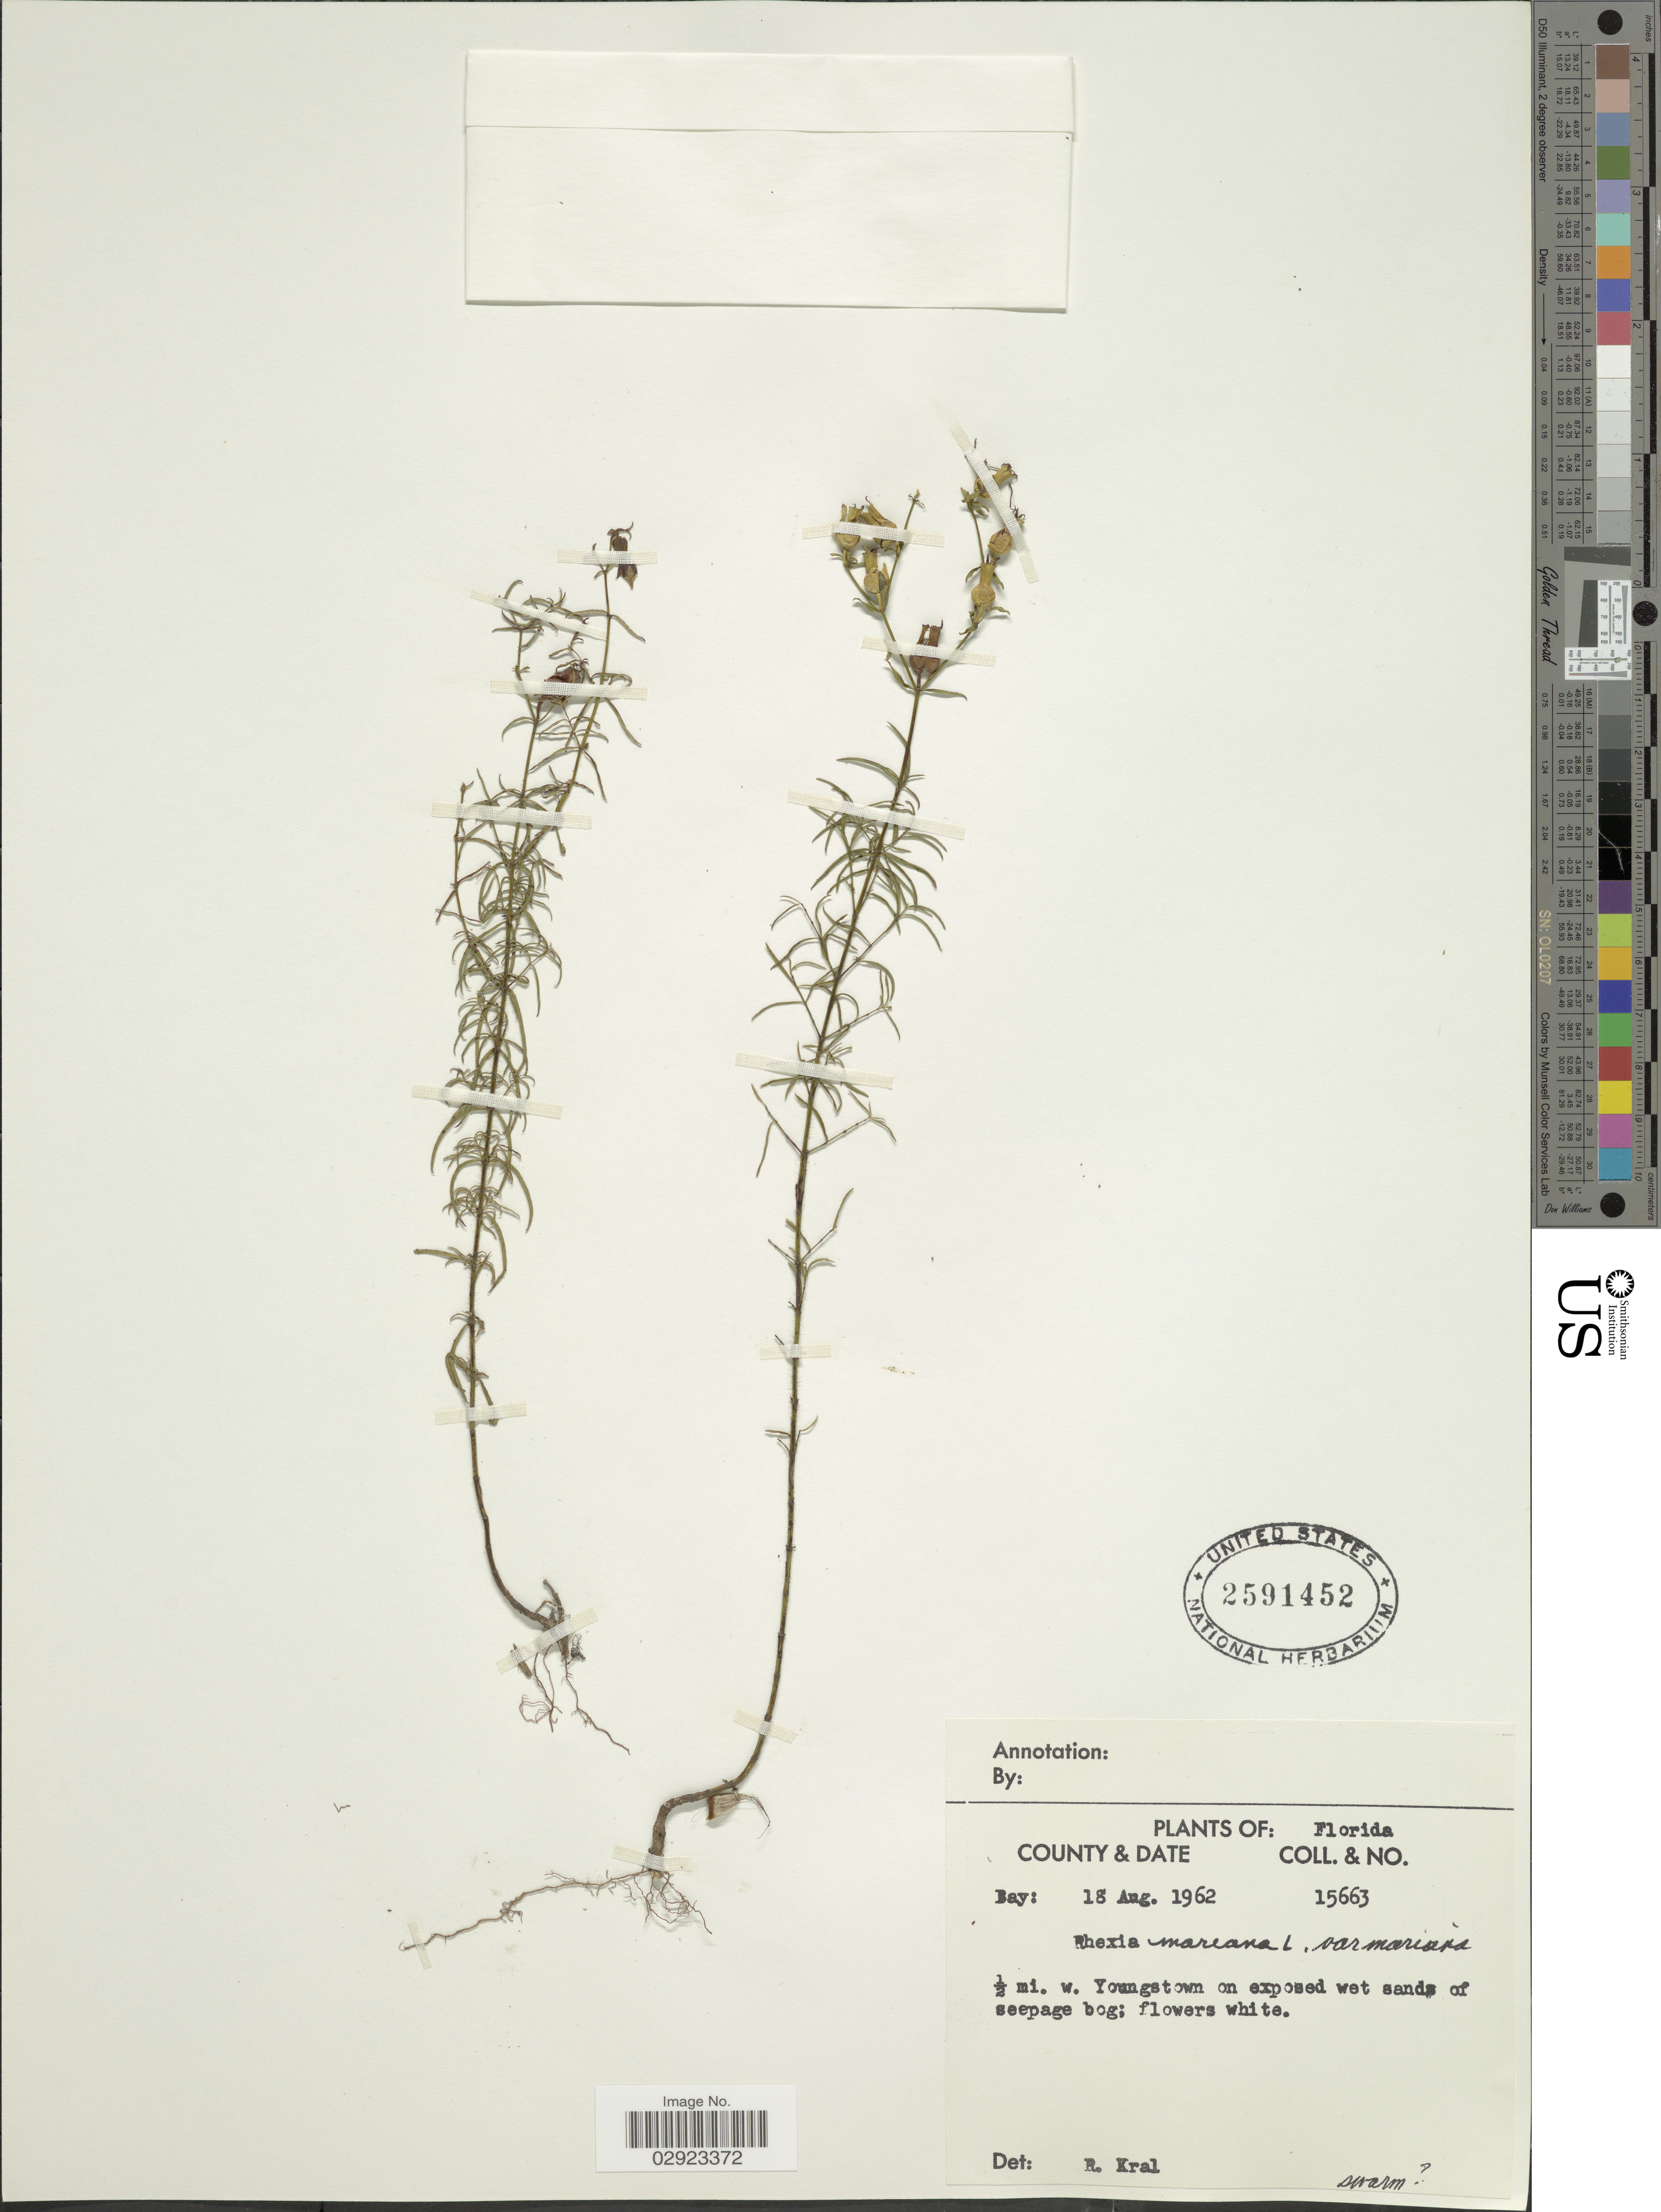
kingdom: Plantae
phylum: Tracheophyta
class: Magnoliopsida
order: Myrtales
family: Melastomataceae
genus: Rhexia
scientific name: Rhexia mariana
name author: L.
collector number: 15663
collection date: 1962-08-18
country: United States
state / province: Florida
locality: County Bay, ½ mi. w. Youngstown.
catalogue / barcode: US 2591452